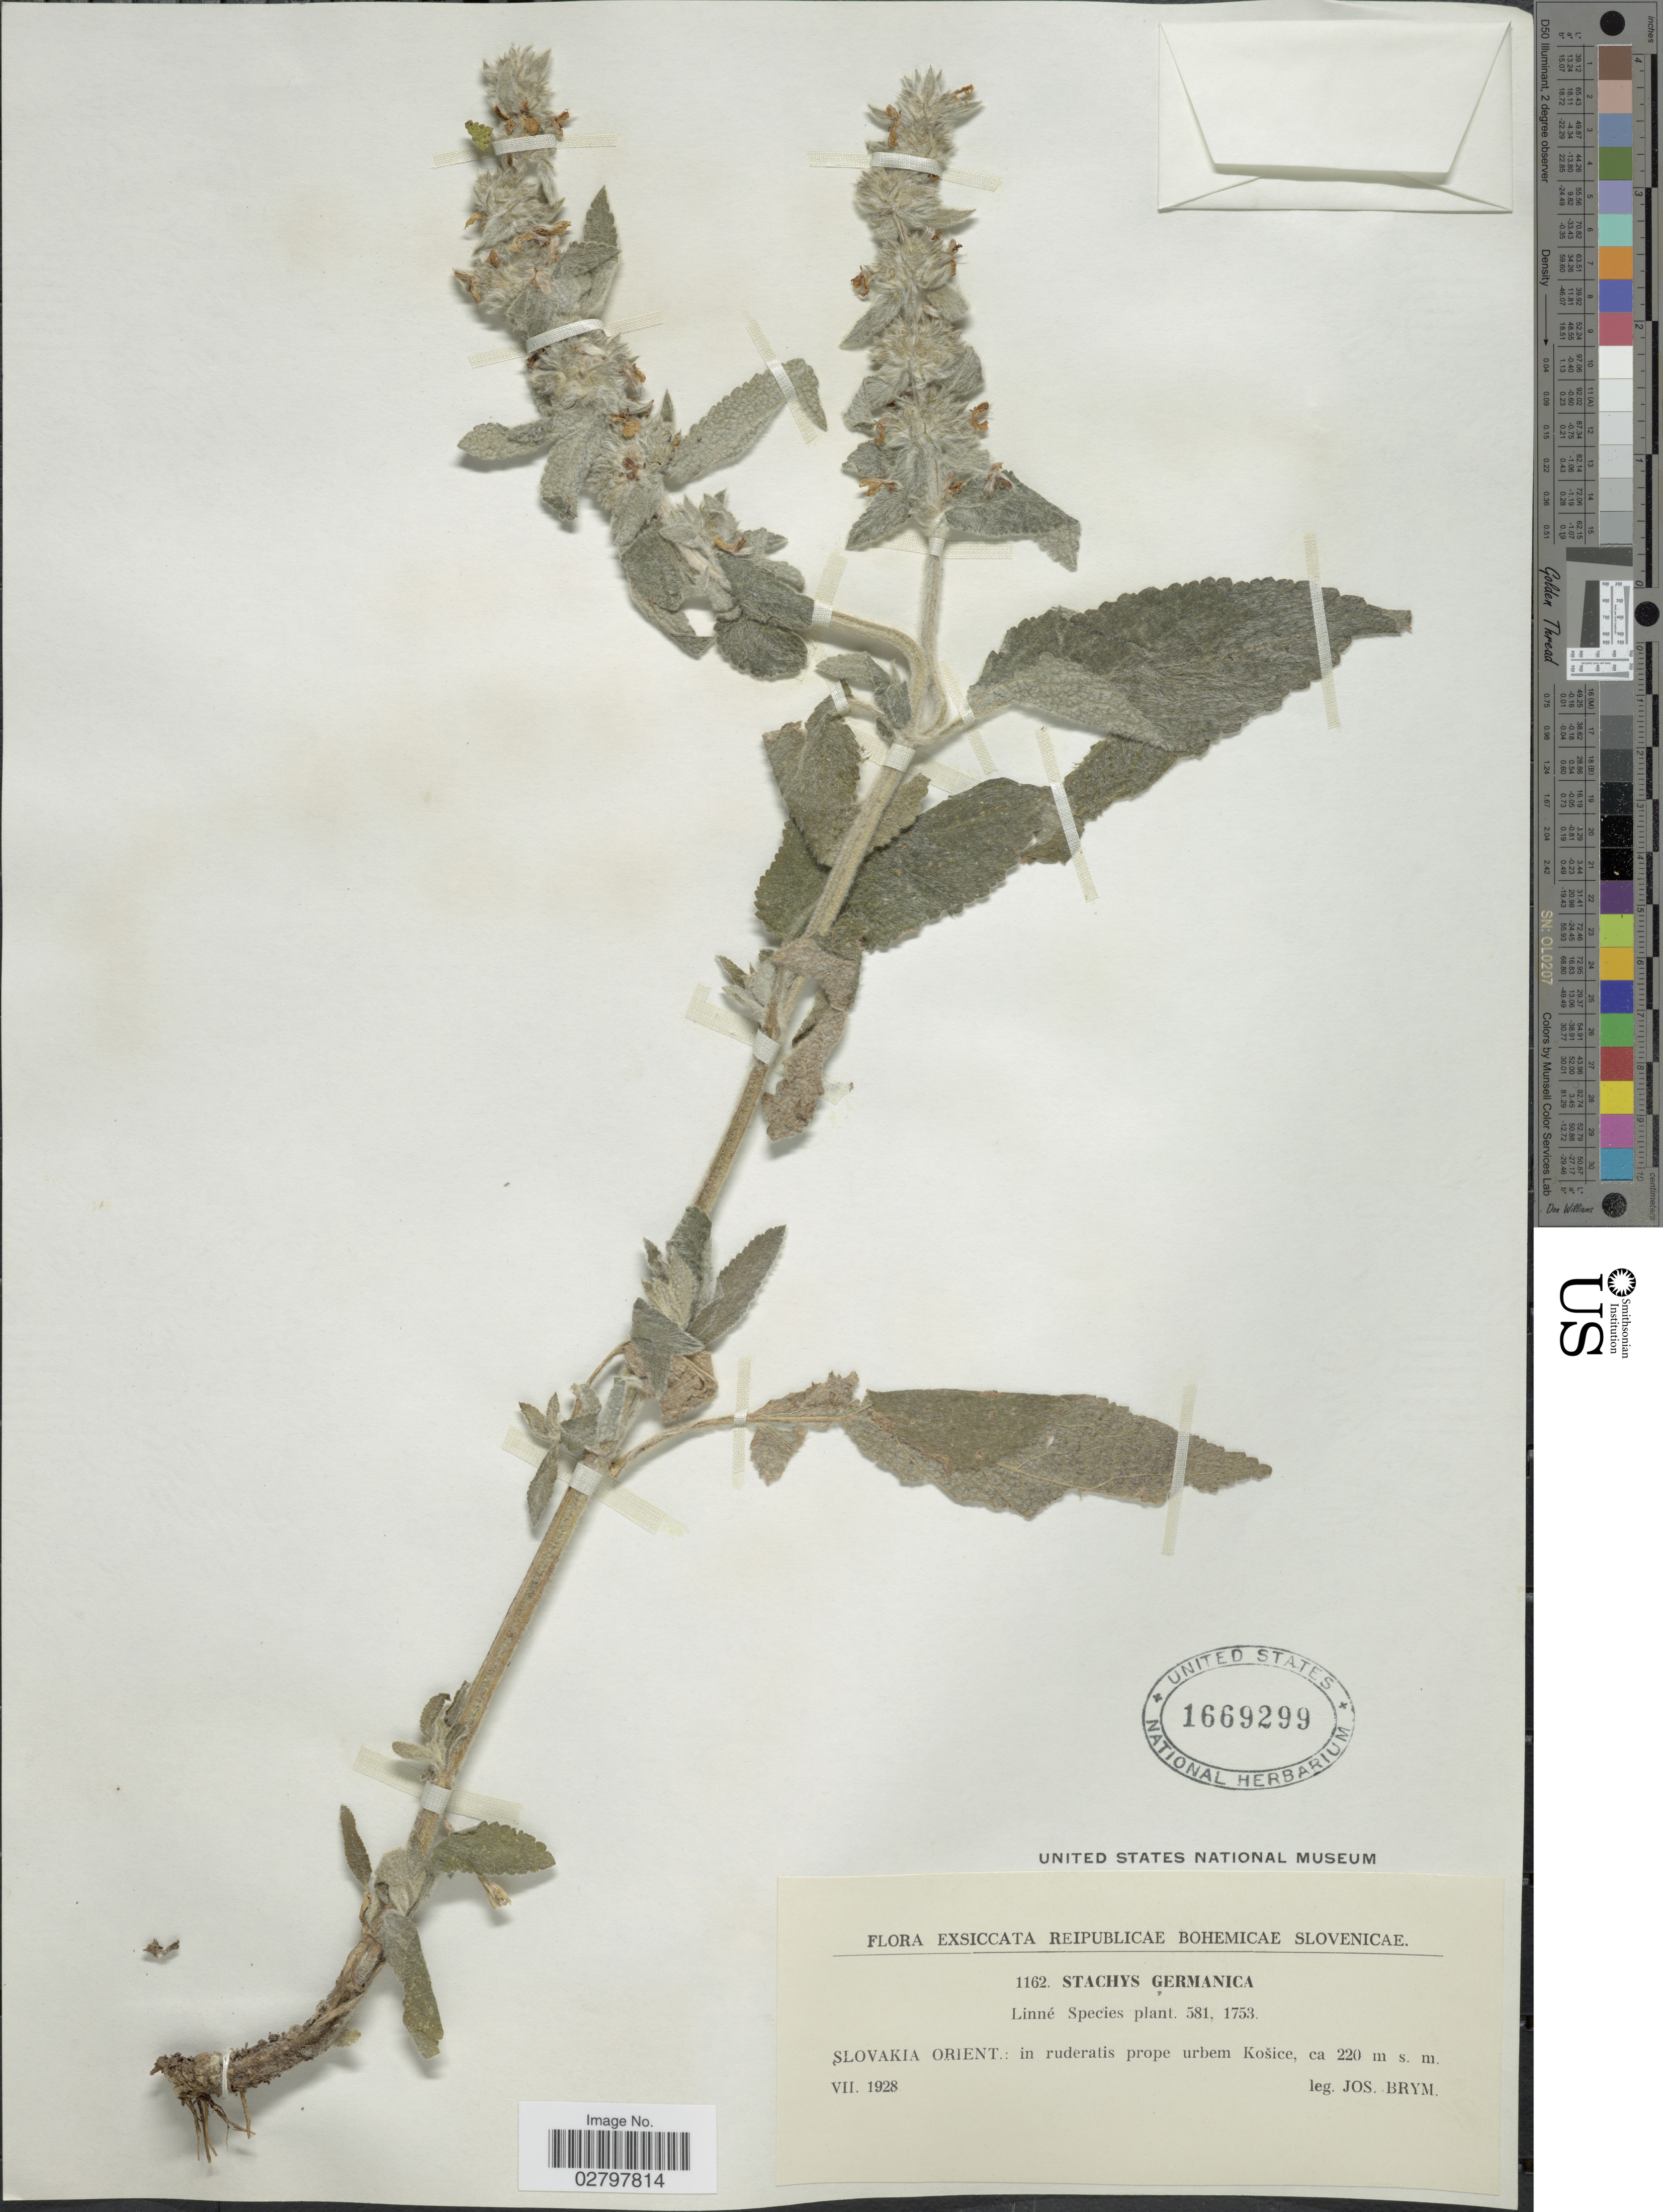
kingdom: Plantae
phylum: Tracheophyta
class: Magnoliopsida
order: Lamiales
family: Lamiaceae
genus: Stachys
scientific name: Stachys germanica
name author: L.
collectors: Brym, J.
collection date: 1928-07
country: Slovakia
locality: Slovakia Orient.: in ruderatis prope urbem Kosice.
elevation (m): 220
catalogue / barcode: US 1669299